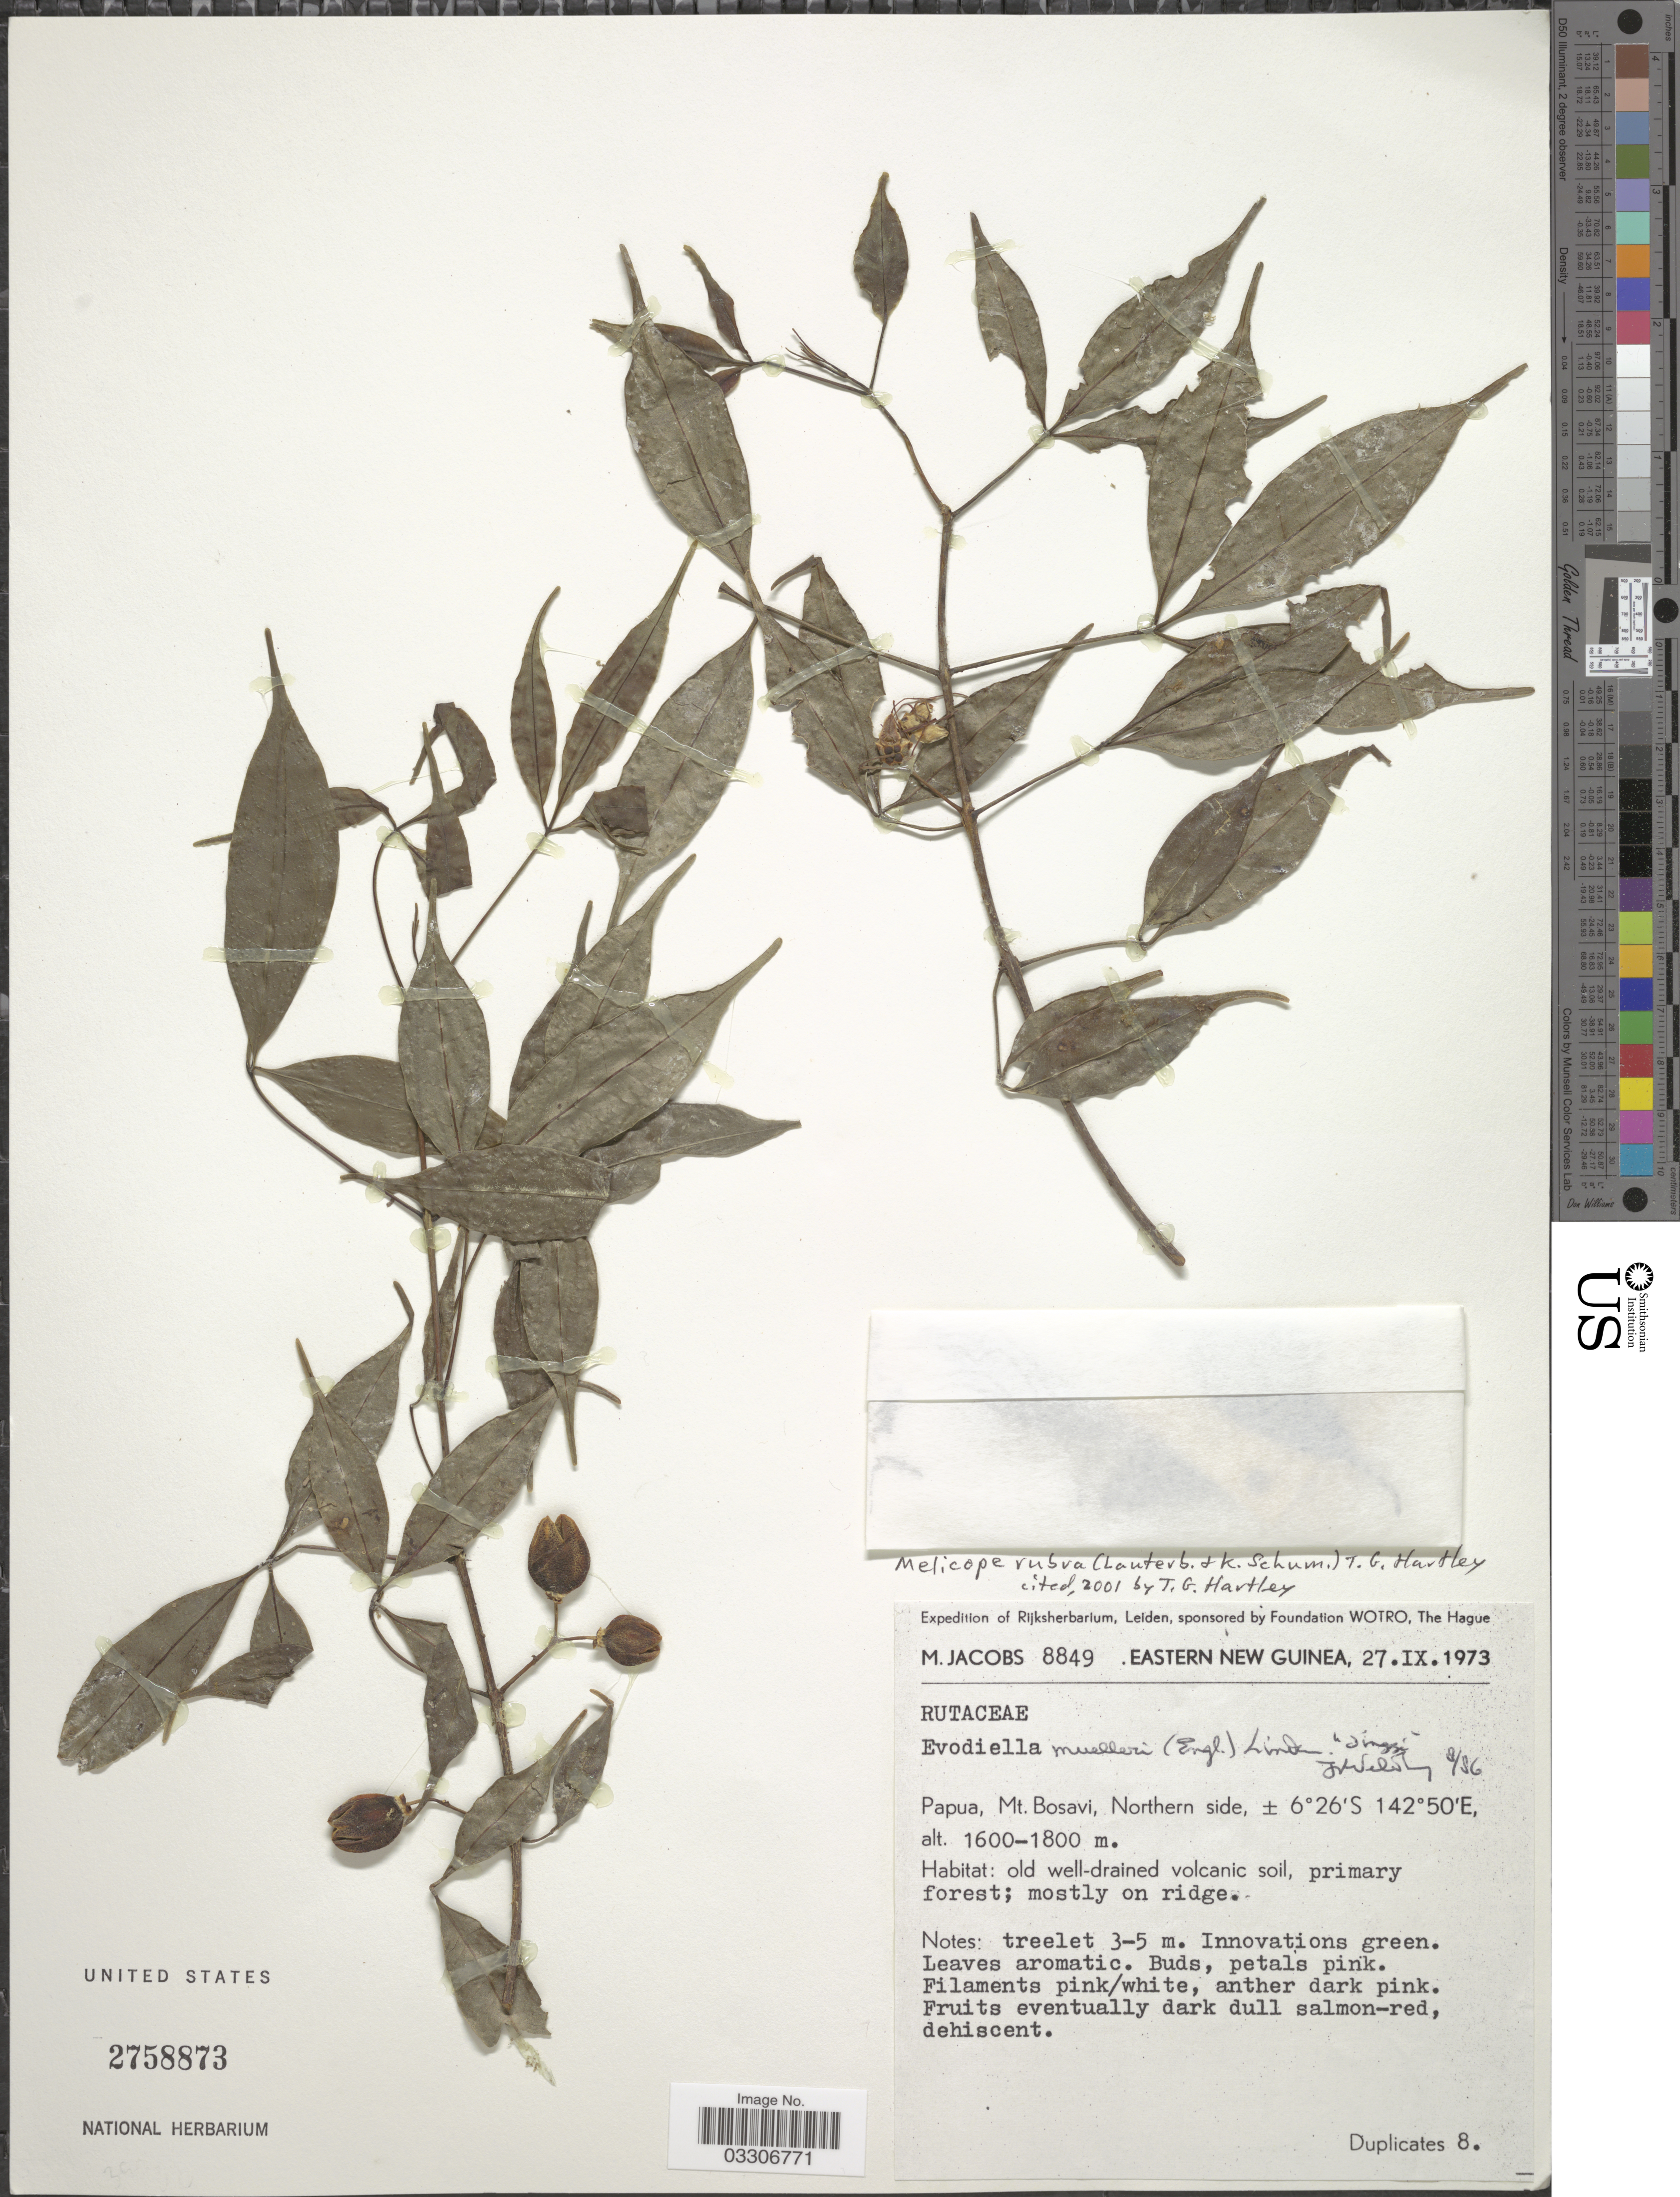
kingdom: Plantae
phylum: Tracheophyta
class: Magnoliopsida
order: Sapindales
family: Rutaceae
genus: Melicope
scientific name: Melicope rubra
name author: (Lauterb. & K. Schum.) T.G. Hartley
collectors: M. Jacobs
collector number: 8849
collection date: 1973-09-27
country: Papua New Guinea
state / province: Northern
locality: Eastern New Guinea. Papua, Mt. Bosavi, Northern side.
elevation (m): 1600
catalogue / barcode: US 2758873